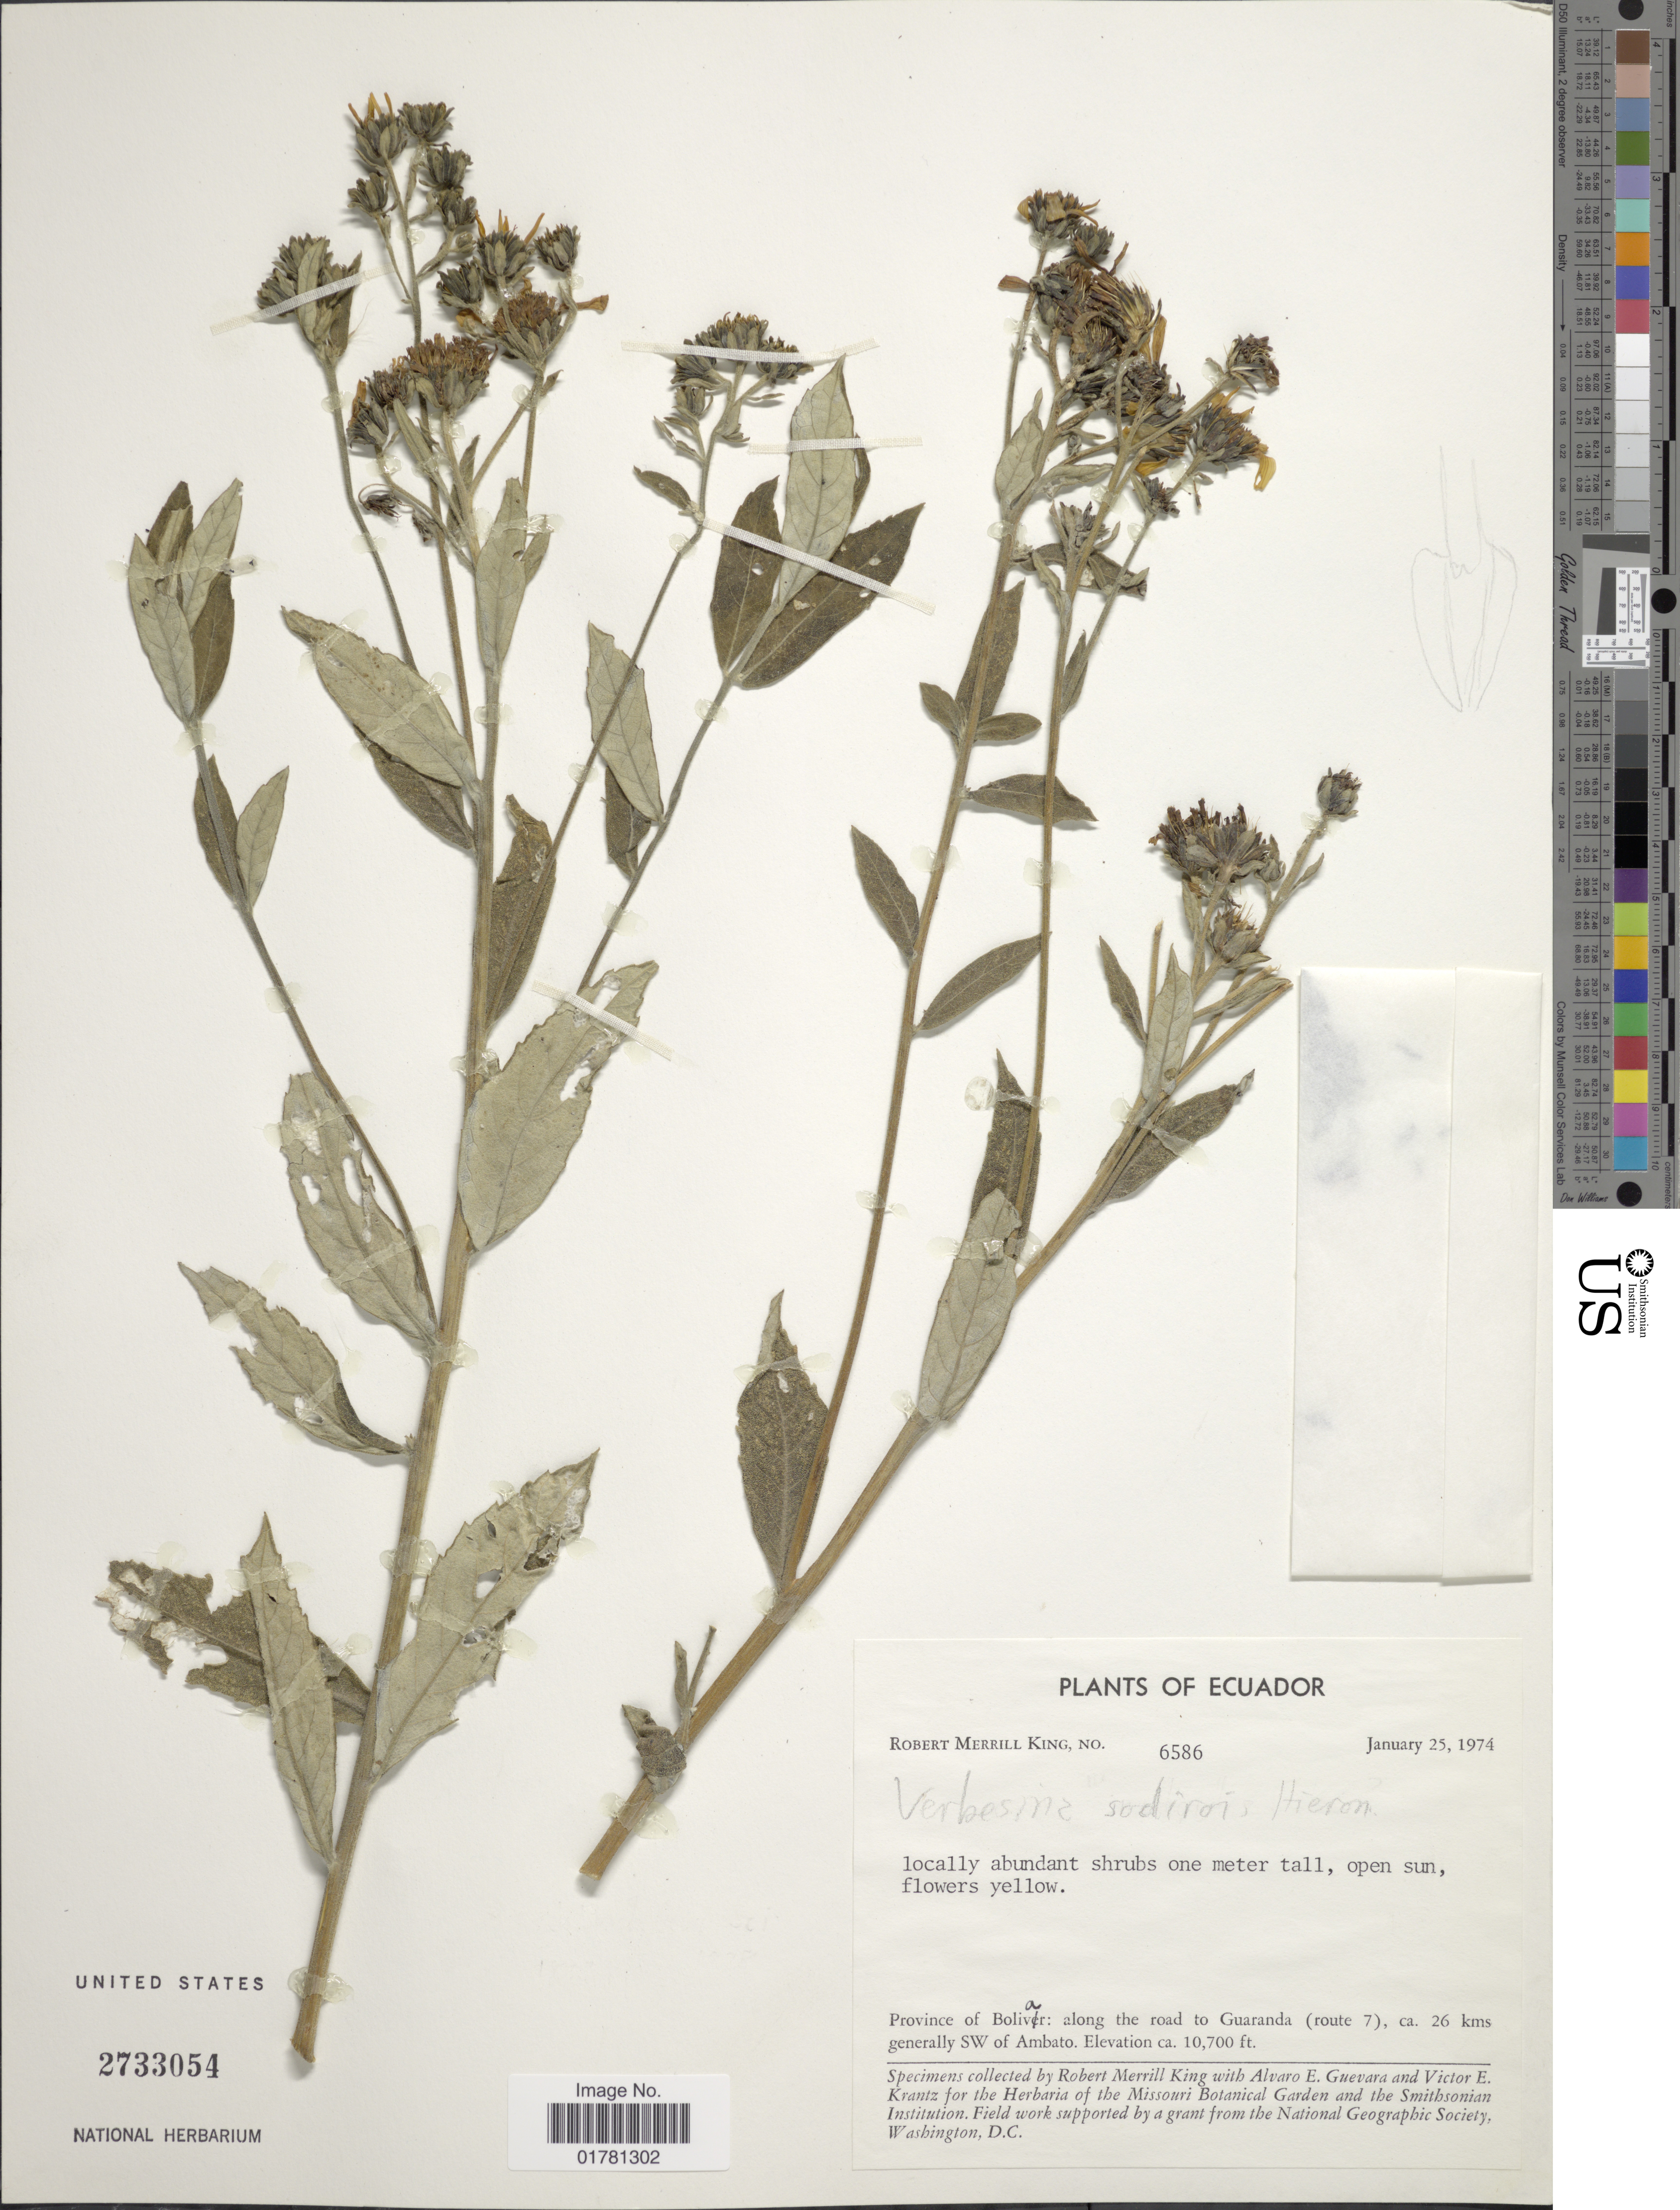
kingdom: Plantae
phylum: Tracheophyta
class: Magnoliopsida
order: Asterales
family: Asteraceae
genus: Verbesina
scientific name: Verbesina sodiroi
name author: Hieron.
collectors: R. M. King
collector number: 6586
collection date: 1974-01-25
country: Ecuador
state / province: Bolívar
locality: Along the road to Guarnda (route 7), ca. 26 kms generally SW of Ambato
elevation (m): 3261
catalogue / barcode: US 2733054